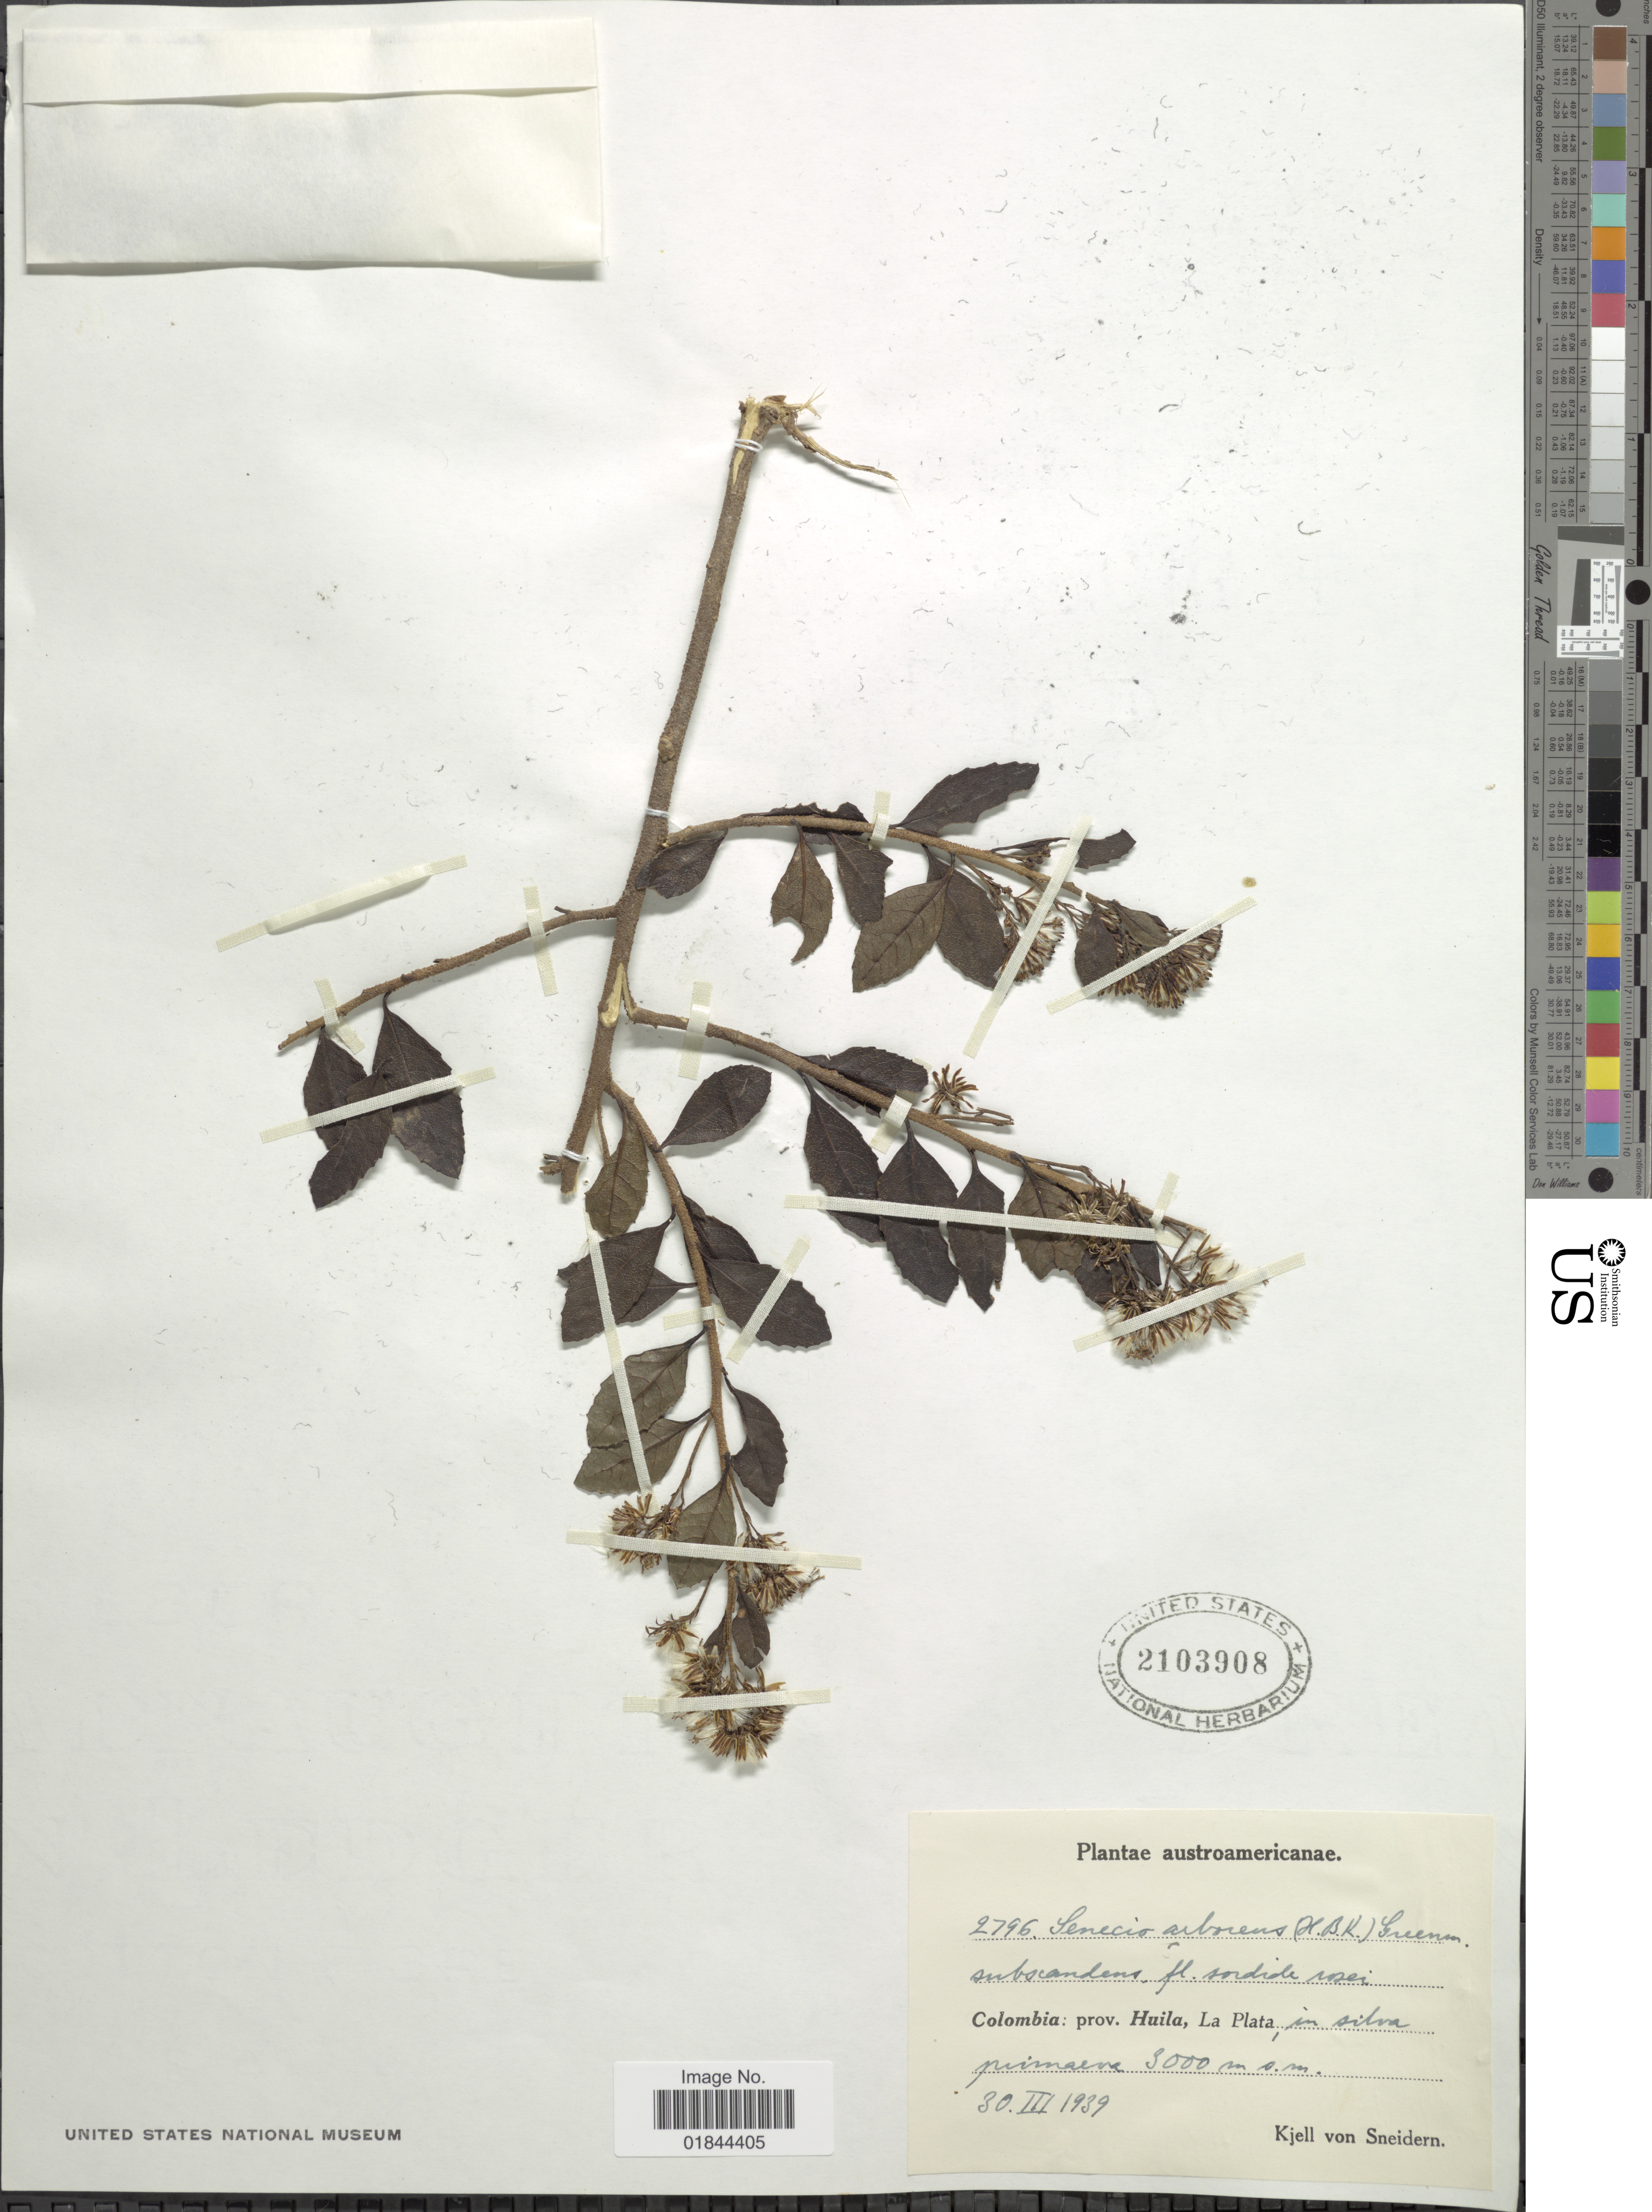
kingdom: Plantae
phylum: Tracheophyta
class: Magnoliopsida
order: Asterales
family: Asteraceae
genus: Pentacalia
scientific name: Pentacalia arborea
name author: (Kunth) H. Rob. & Cuatrec.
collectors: K. von Sneidern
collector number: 2796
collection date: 1939-03-30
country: Colombia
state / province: Huila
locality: La Plata, in silva primaeva, austroamericanae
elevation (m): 3000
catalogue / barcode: US 2103908